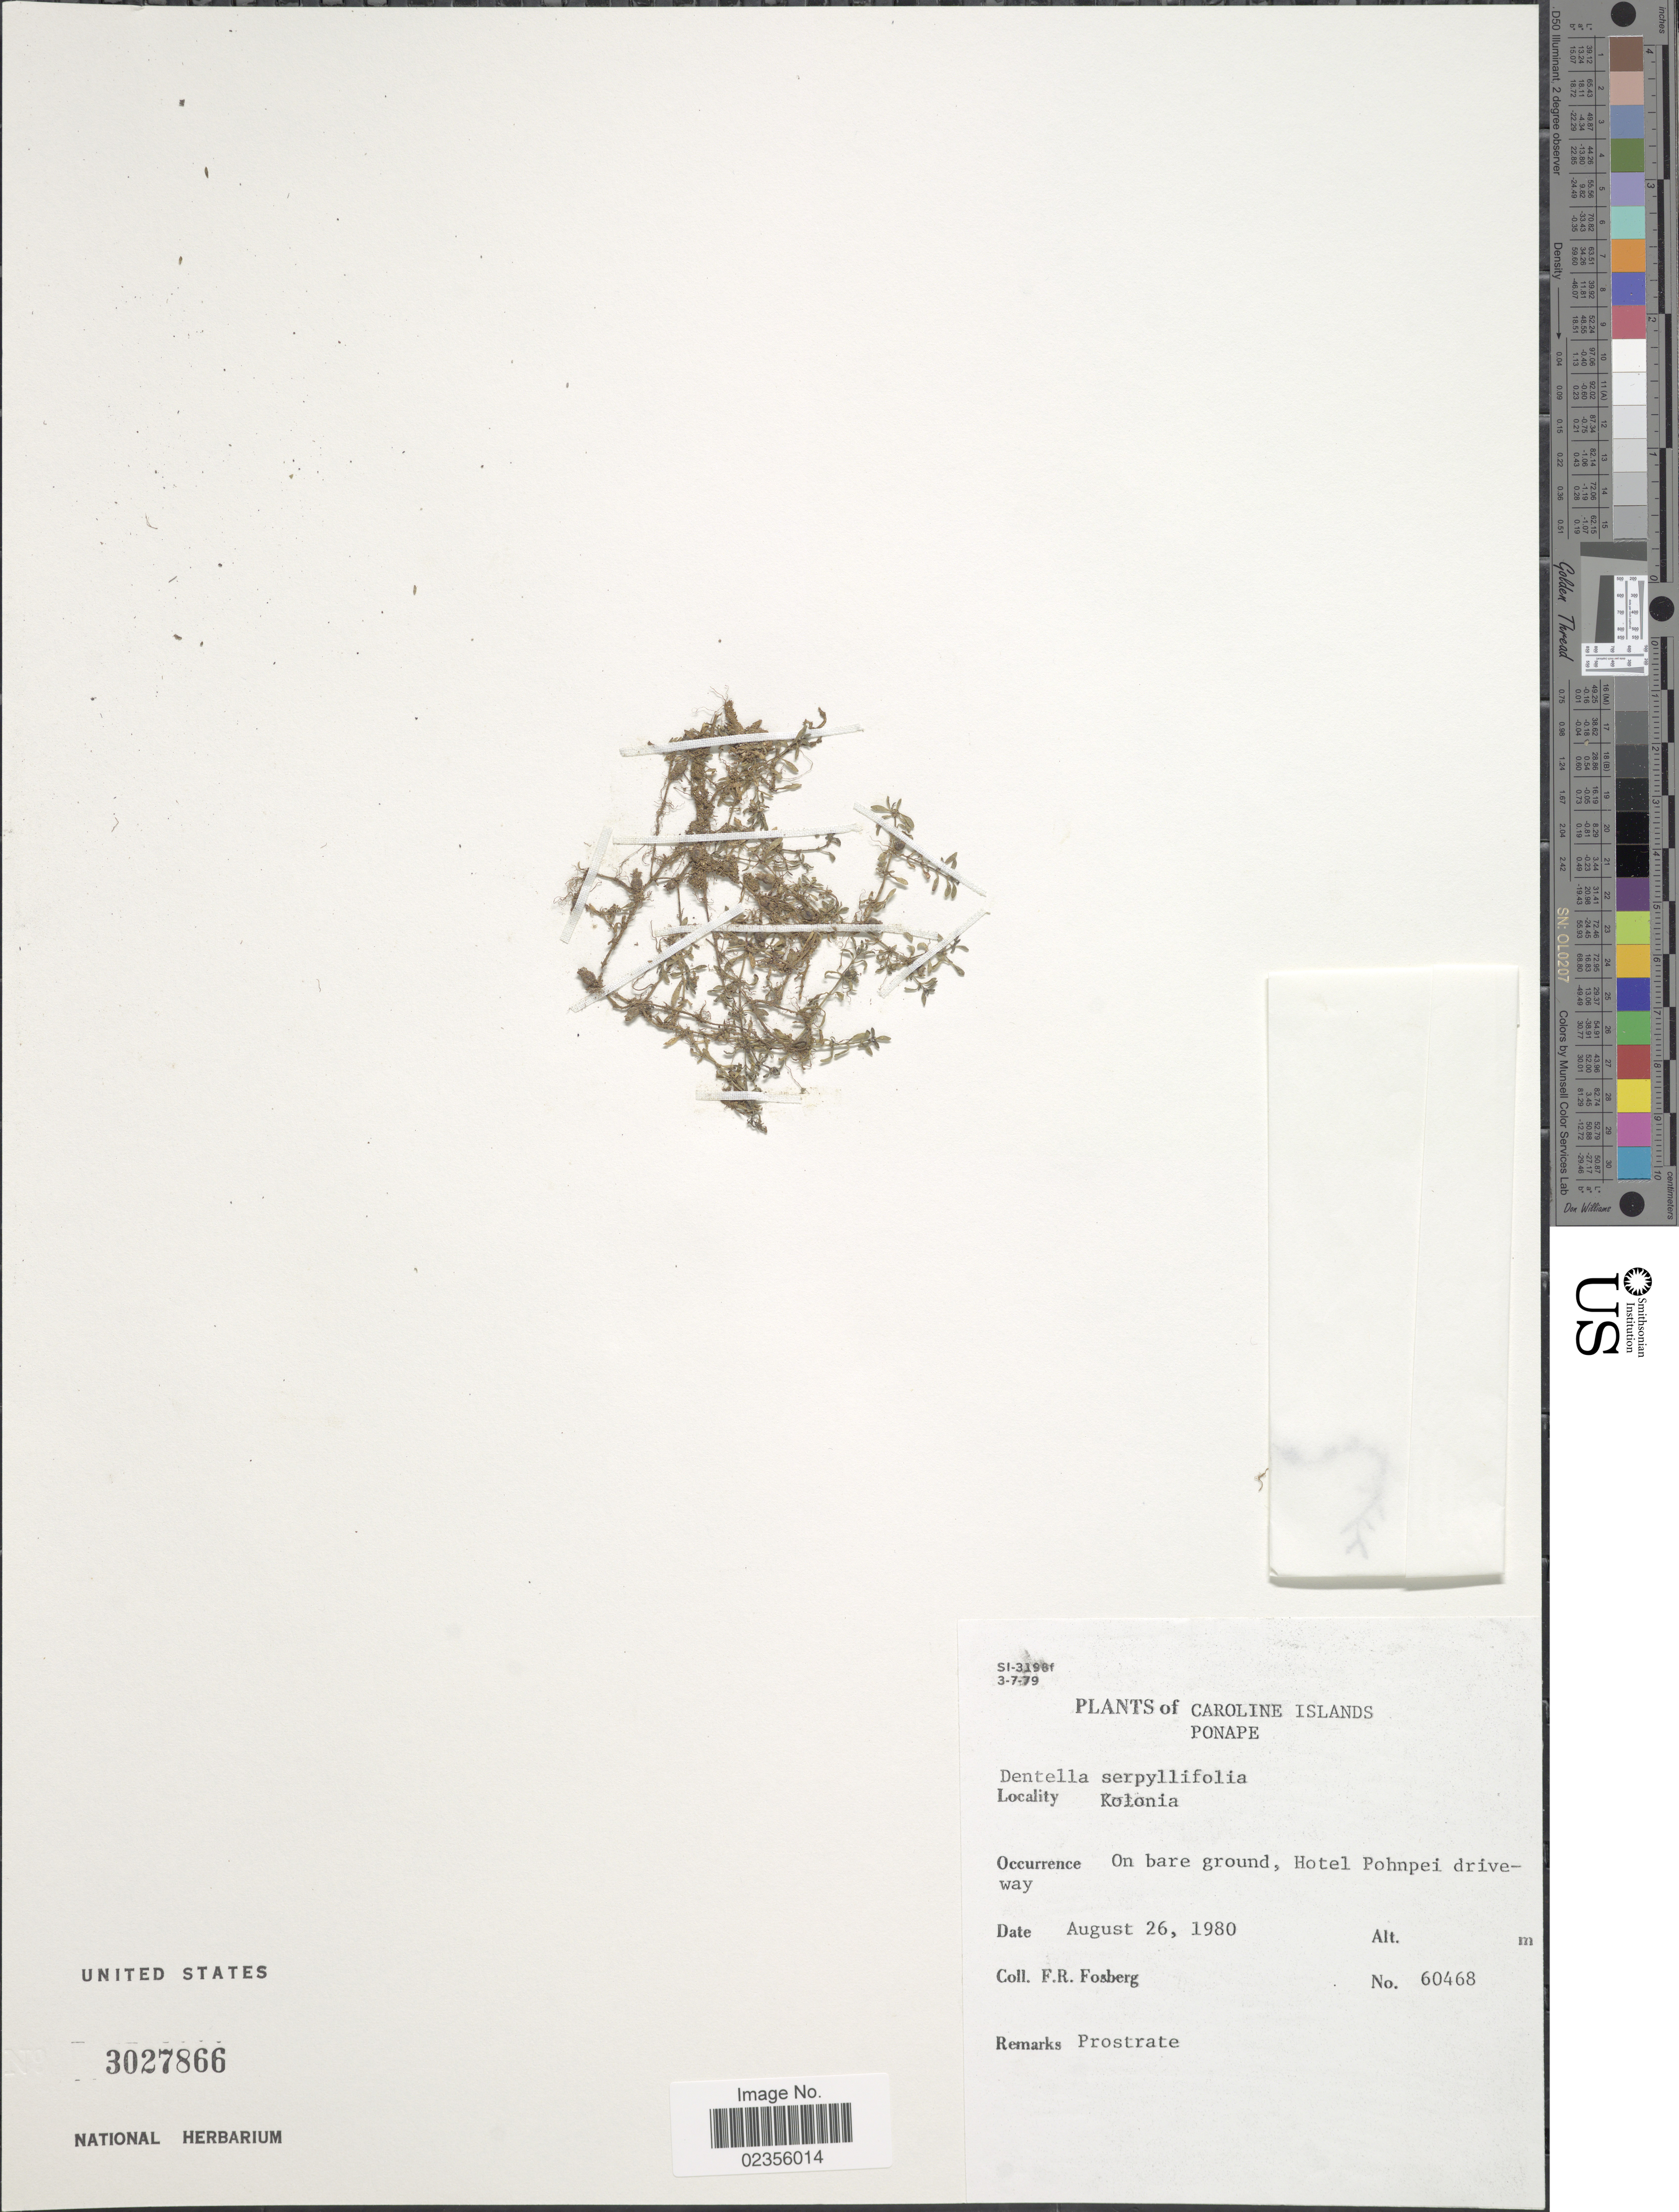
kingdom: Plantae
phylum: Tracheophyta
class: Magnoliopsida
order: Gentianales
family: Rubiaceae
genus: Dentella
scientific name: Dentella serpyllifolia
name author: Airy Shaw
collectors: F. R. Fosberg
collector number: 60468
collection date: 1980-08-26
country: Micronesia, Federated States of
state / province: Pohnpei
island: Pohnpei [Ponape]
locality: Caroline Islands. Ponape. Kolonia. On bare ground, Hotel Pohnpei drive-way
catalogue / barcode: US 3027866